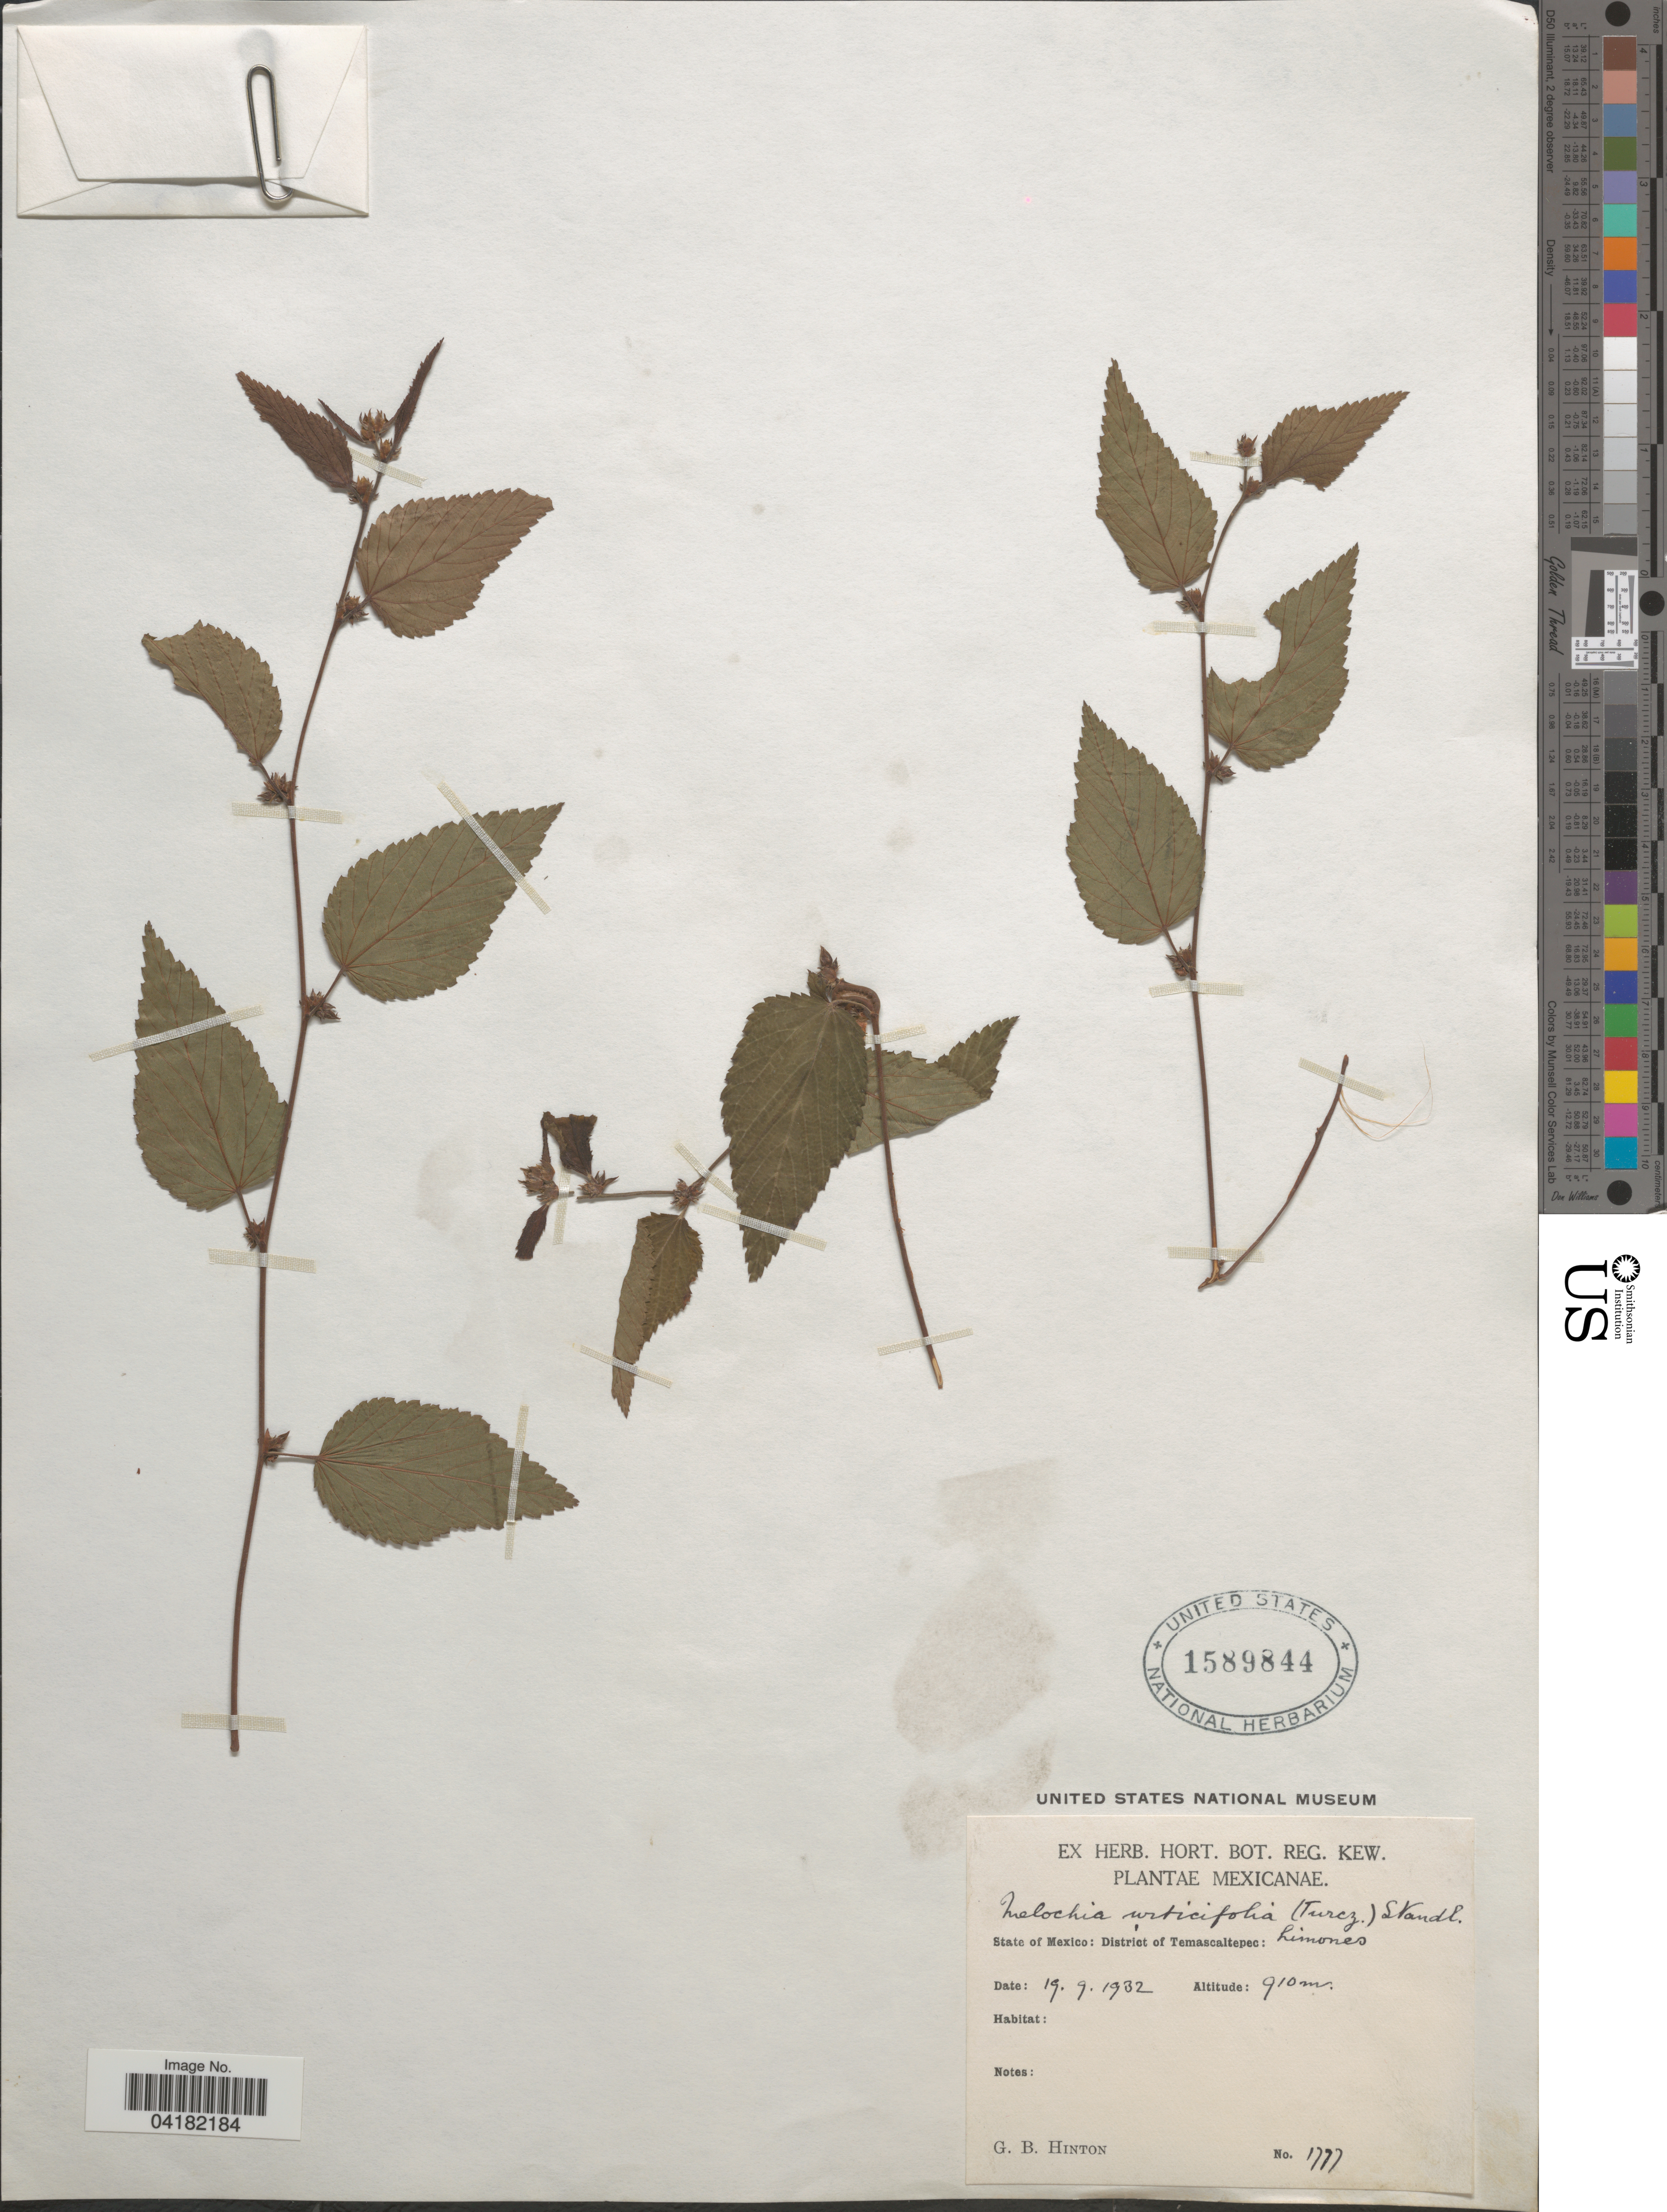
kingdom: Plantae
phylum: Tracheophyta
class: Magnoliopsida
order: Malvales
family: Malvaceae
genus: Melochia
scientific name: Melochia urticifolia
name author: (Turcz.) Standl.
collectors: G. B. Hinton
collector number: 1777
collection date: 1932-09-19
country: Mexico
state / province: México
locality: Mexicanae. District of Temascaltepec: Limones.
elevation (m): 910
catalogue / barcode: US 1589844